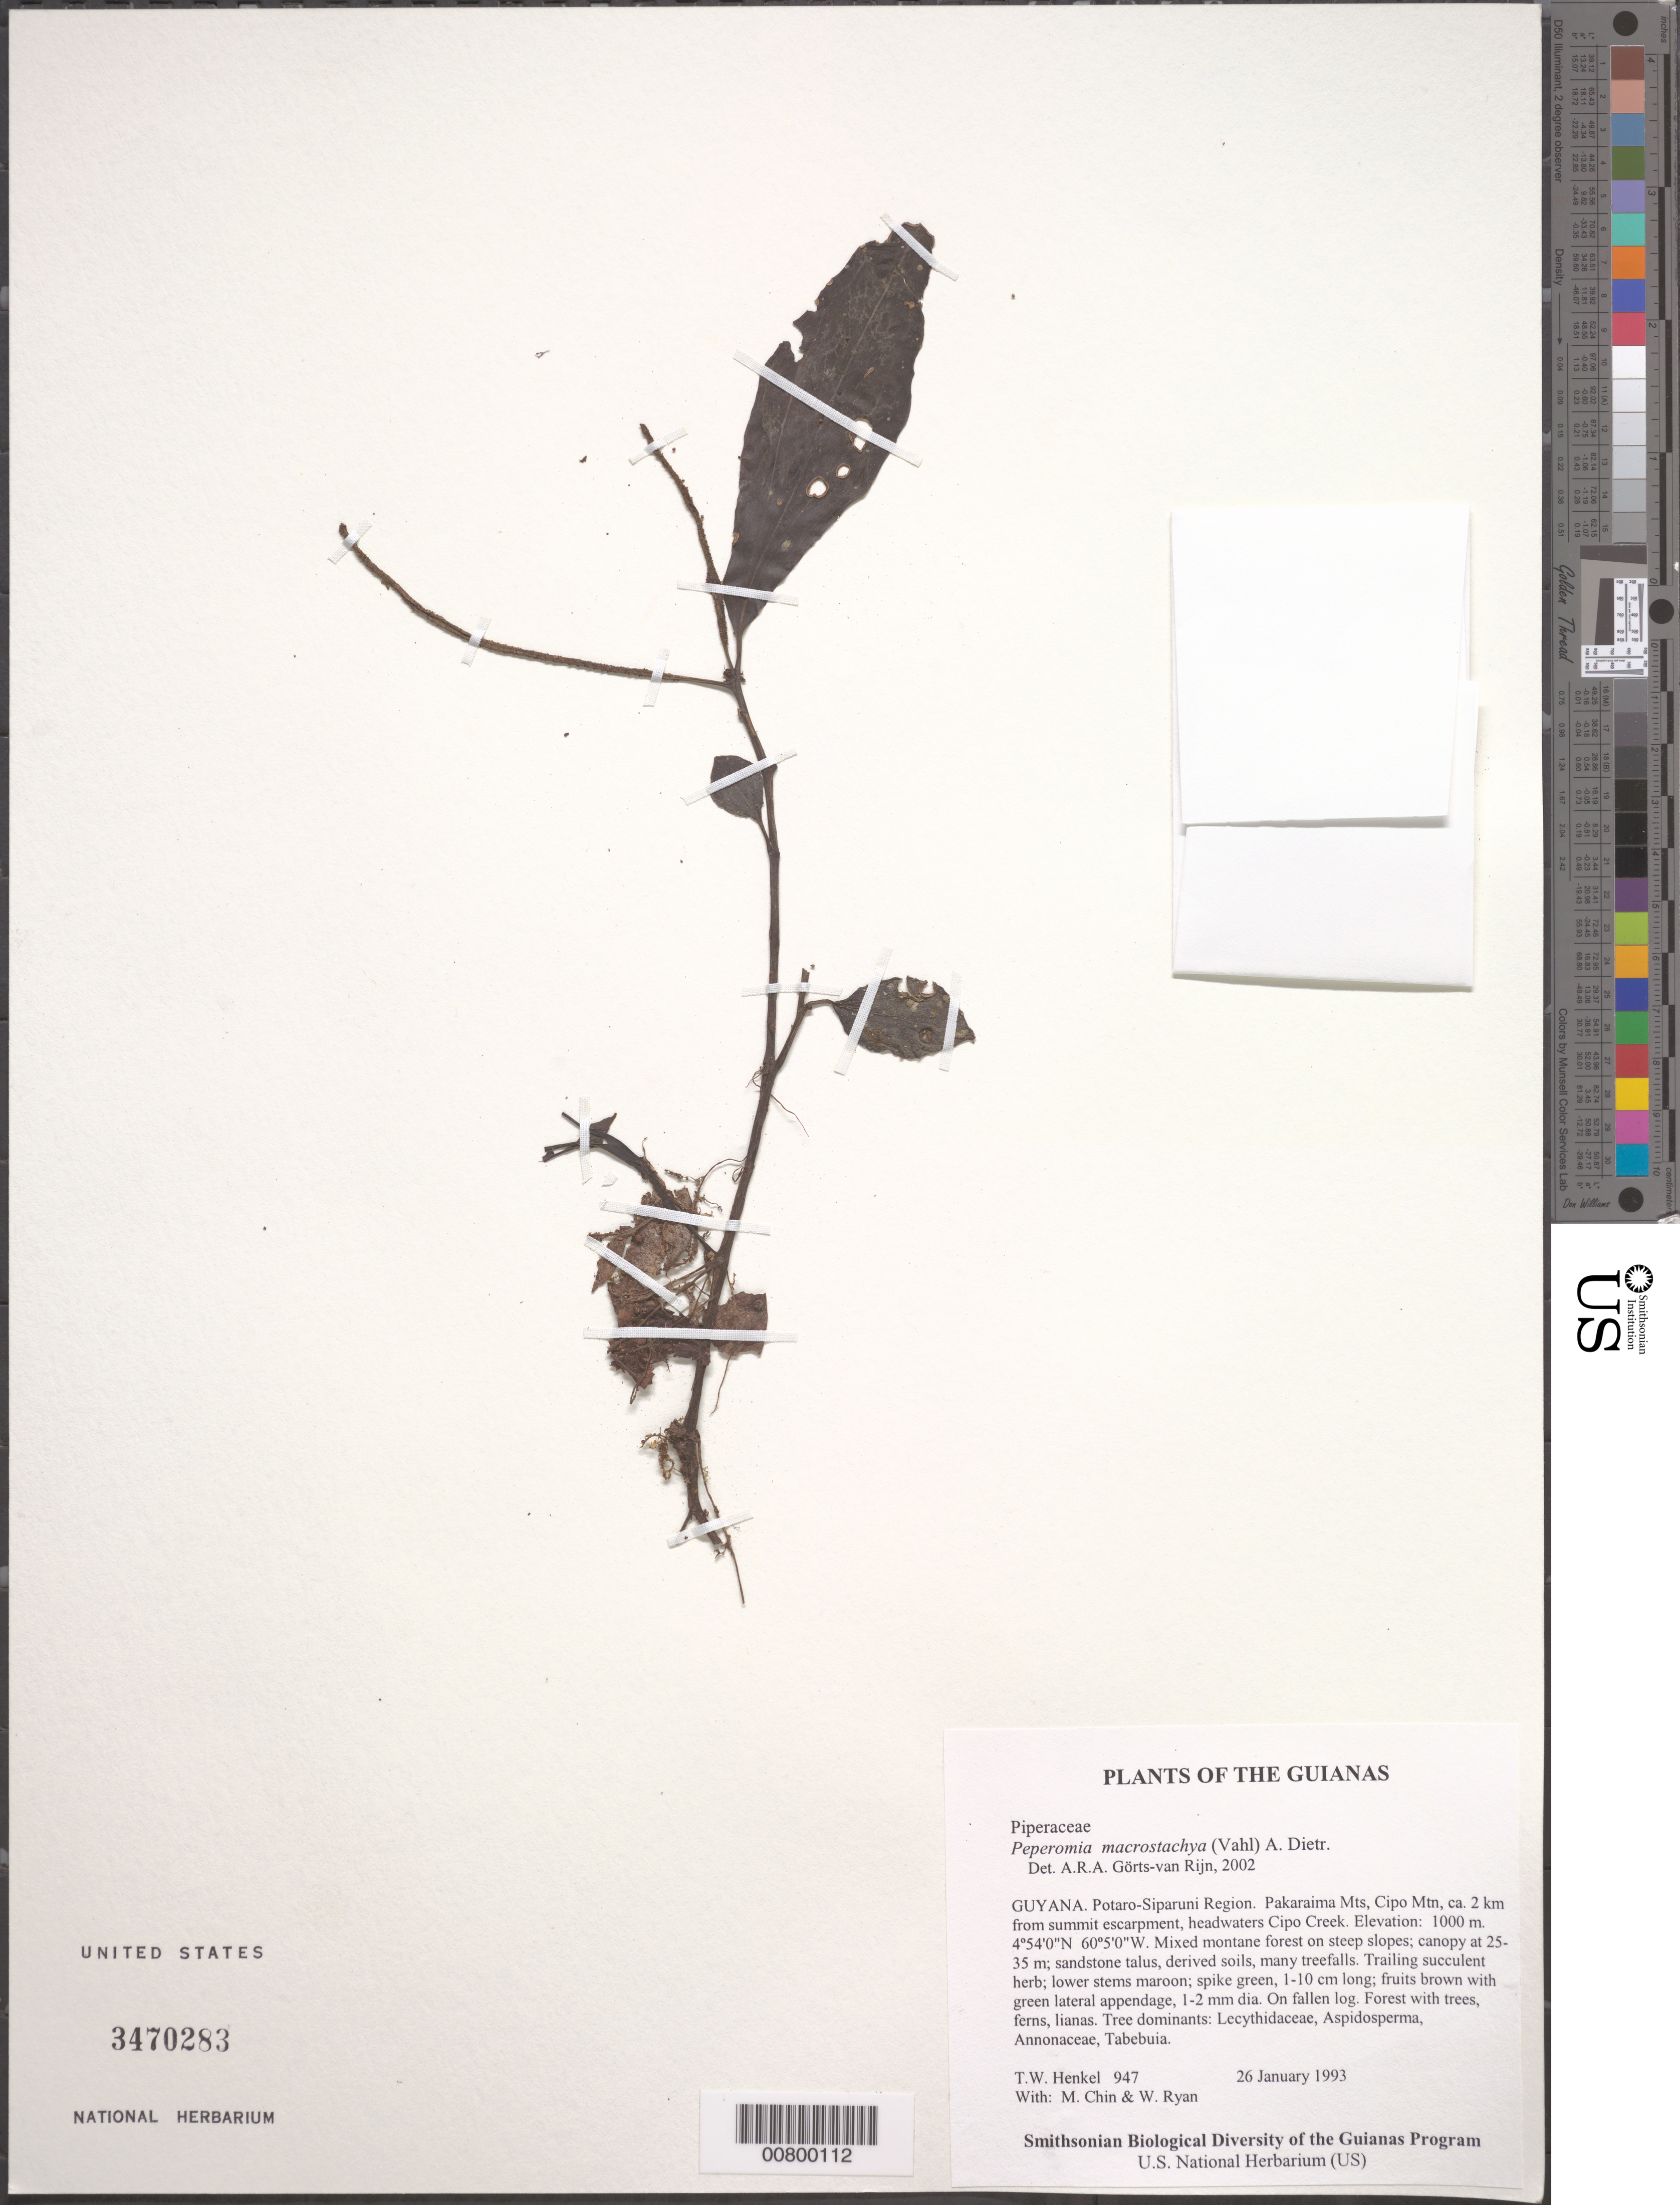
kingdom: Plantae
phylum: Tracheophyta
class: Magnoliopsida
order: Piperales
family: Piperaceae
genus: Peperomia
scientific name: Peperomia macrostachya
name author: (Vahl) A. Dietr.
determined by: Görts-van Rijn, A. R. A.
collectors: T. Henkel, M. Chin & W. Ryan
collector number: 947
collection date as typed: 26 January 1993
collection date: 1993-01-26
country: Guyana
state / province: Potaro-Siparuni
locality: Pakaraima Mts, Cipo Mtn, ca. 2 km from summit escarpment, headwaters Cipo Creek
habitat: Mixed montane forest on steep slopes; canopy at 25-35 m; sandstone talus, derived soils, many treefalls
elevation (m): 1000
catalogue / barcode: US 3470283